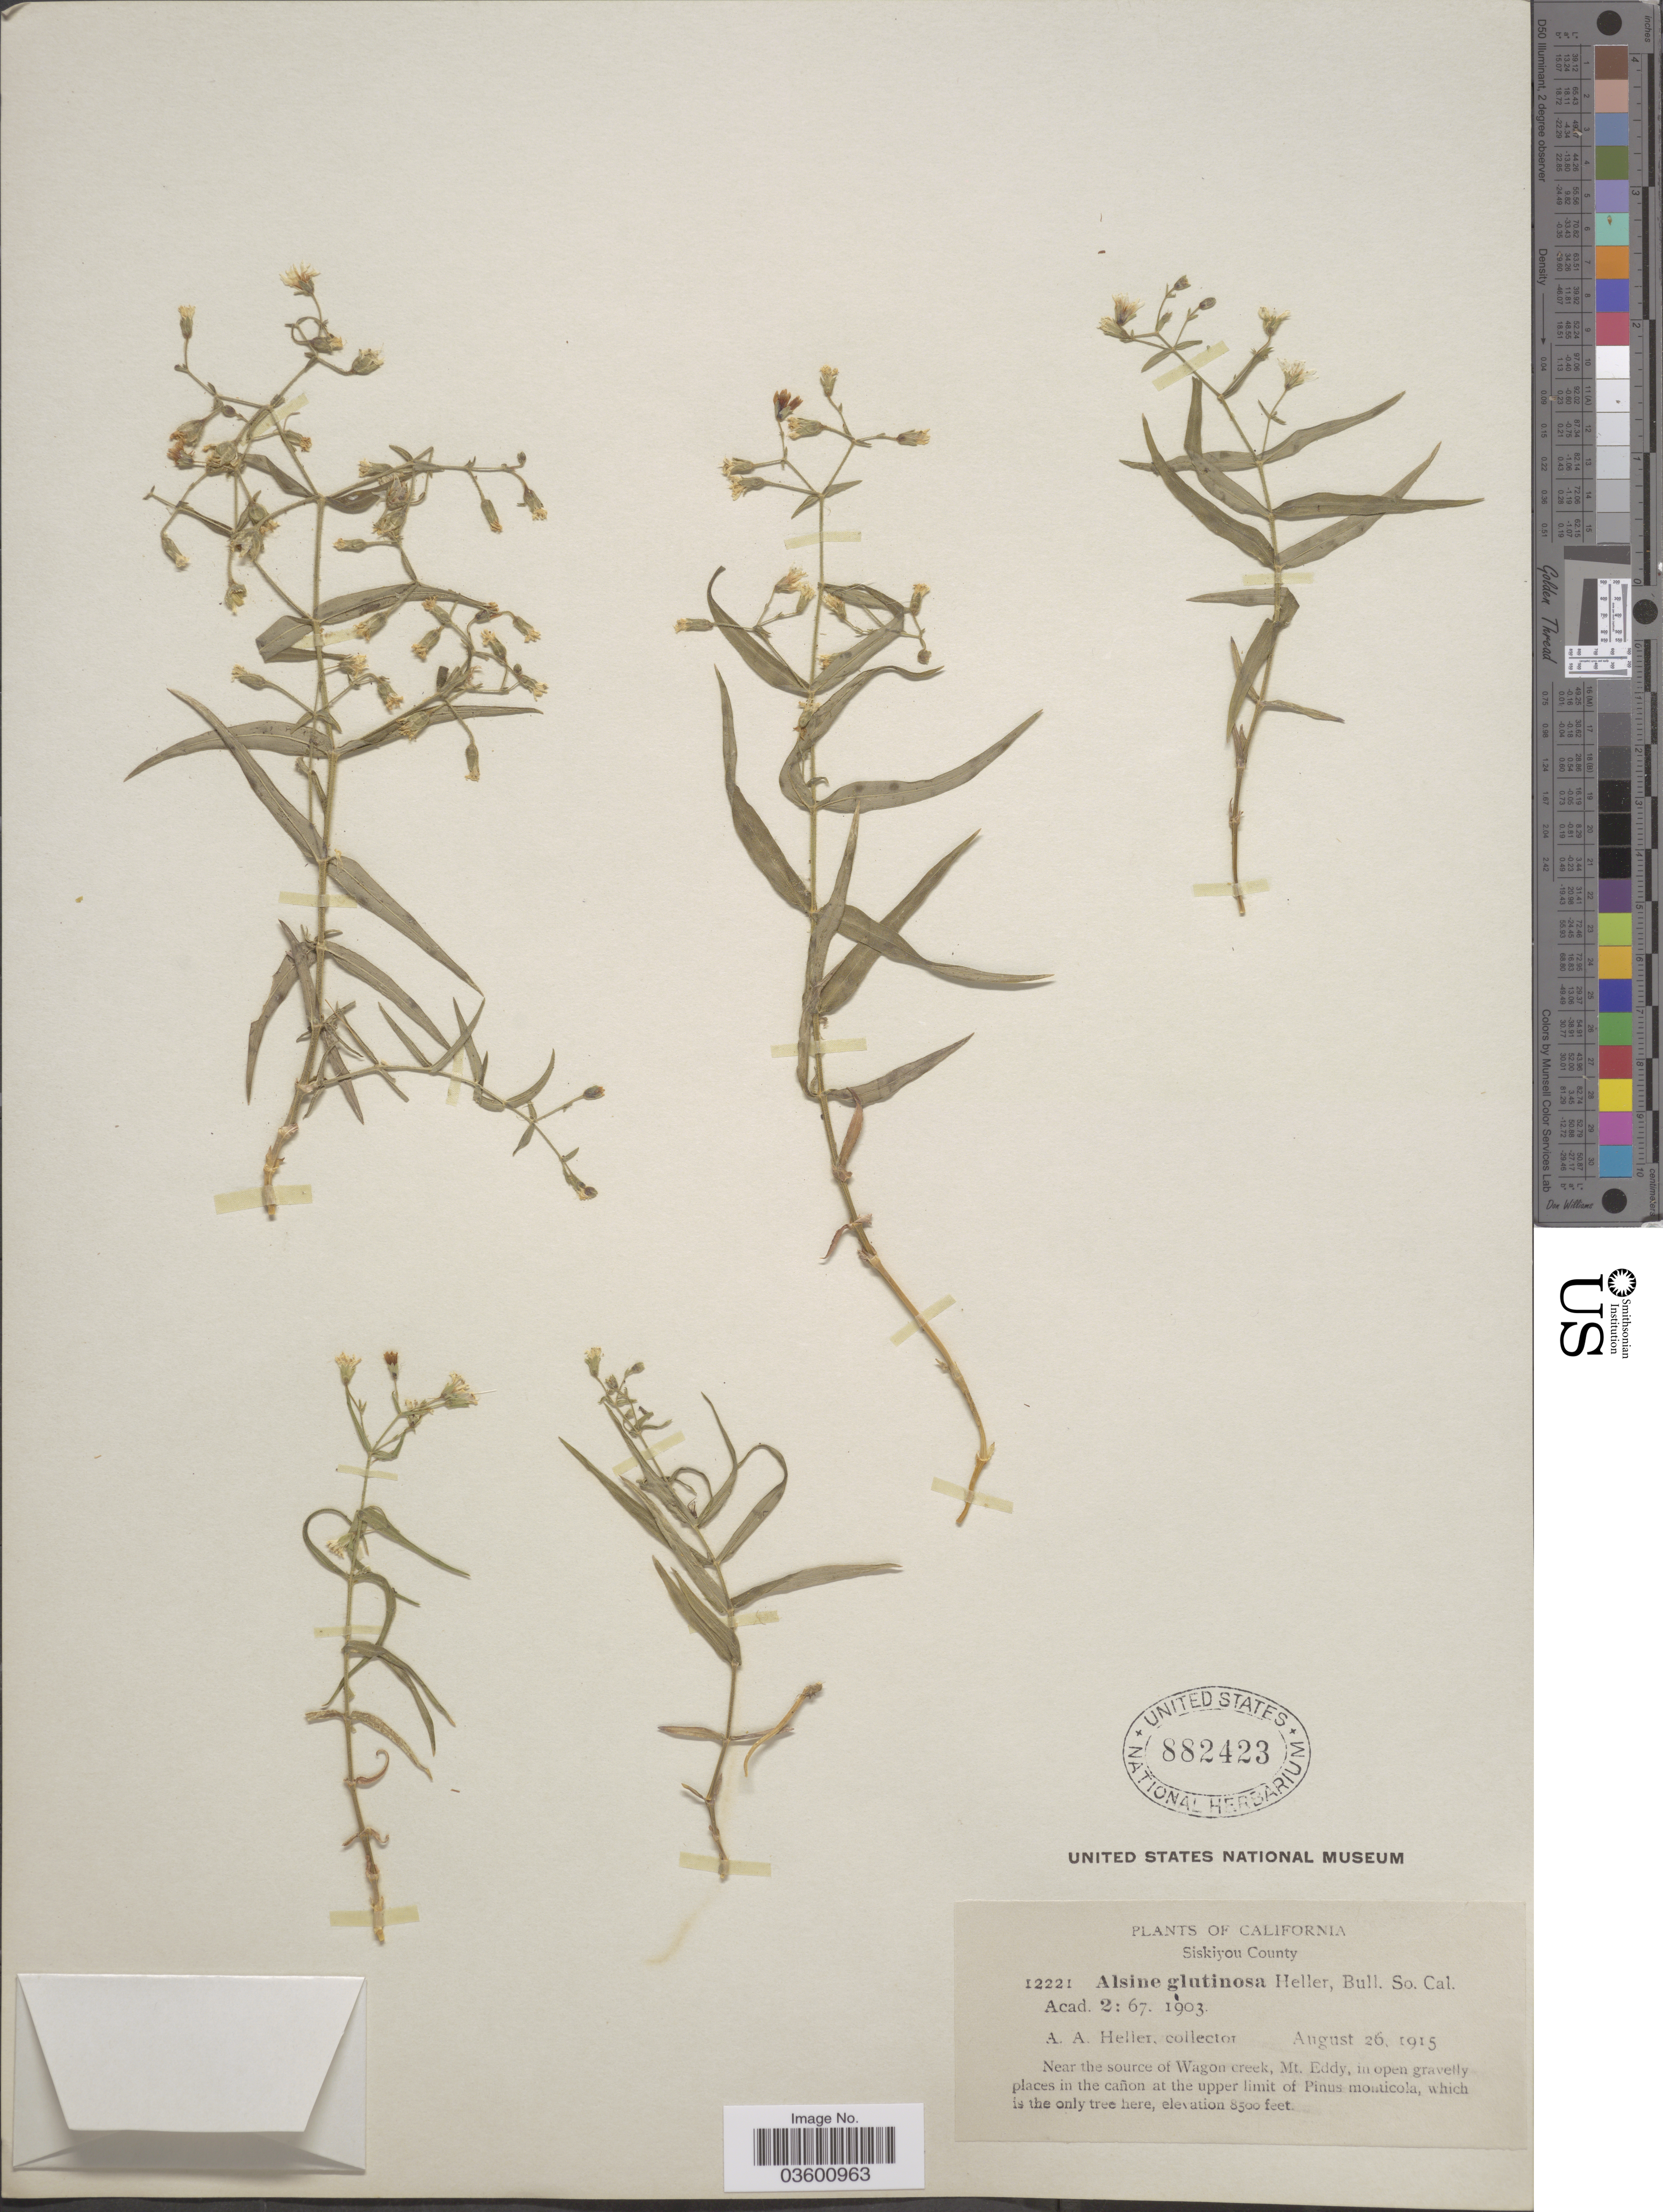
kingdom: Plantae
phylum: Tracheophyta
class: Magnoliopsida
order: Caryophyllales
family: Caryophyllaceae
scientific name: Torreyostellaria jamesiana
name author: (Torr.) Gang Yao et al.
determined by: Strong, M. T., (US), Smithsonian Institution - National Museum of Natural History (UNITED STATES)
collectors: A. A. Heller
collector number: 12221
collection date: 1915-08-26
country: United States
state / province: California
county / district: Siskiyou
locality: Siskiyou County. Near the source of Wagon creek, Mt. Eddy.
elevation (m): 2591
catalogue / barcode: US 882423